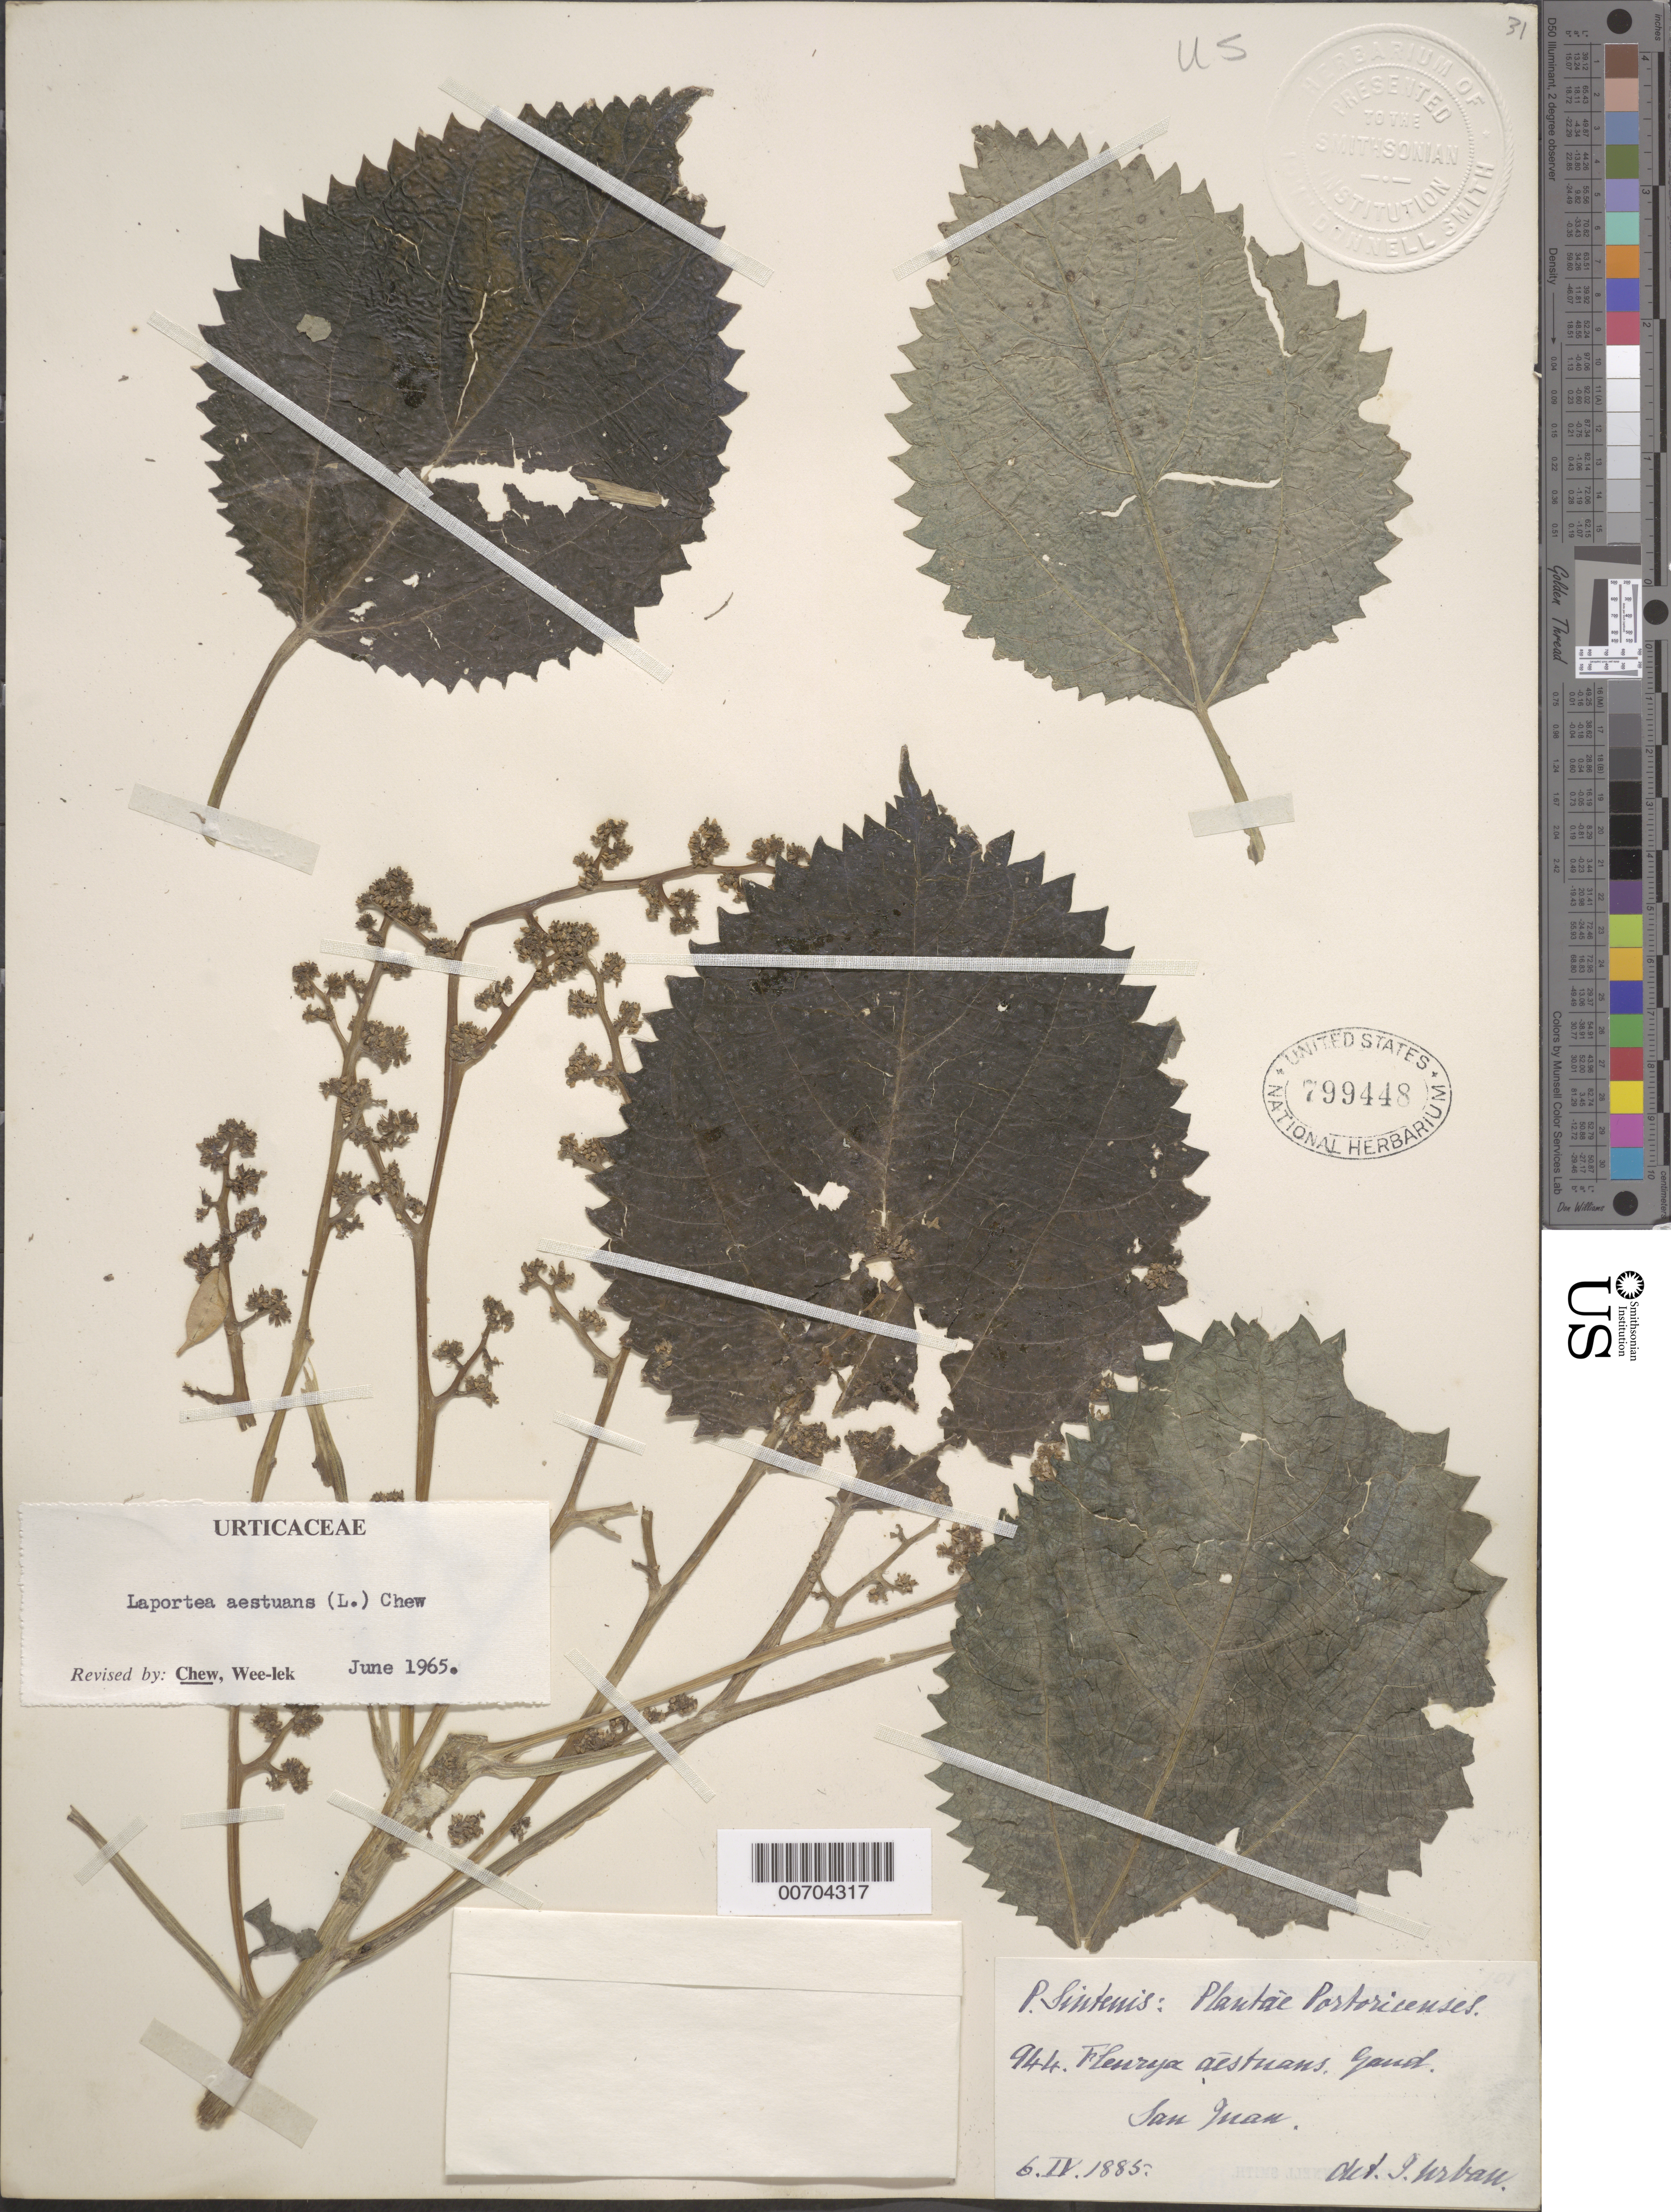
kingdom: Plantae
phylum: Tracheophyta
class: Magnoliopsida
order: Rosales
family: Urticaceae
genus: Laportea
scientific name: Laportea aestuans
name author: (L.) Chew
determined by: Chew, Wee-Lek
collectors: P. Sintenis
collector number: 944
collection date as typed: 06 Apr 1885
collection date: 1885-04-06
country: Puerto Rico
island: Greater Antilles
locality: San Juan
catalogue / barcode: US 799448